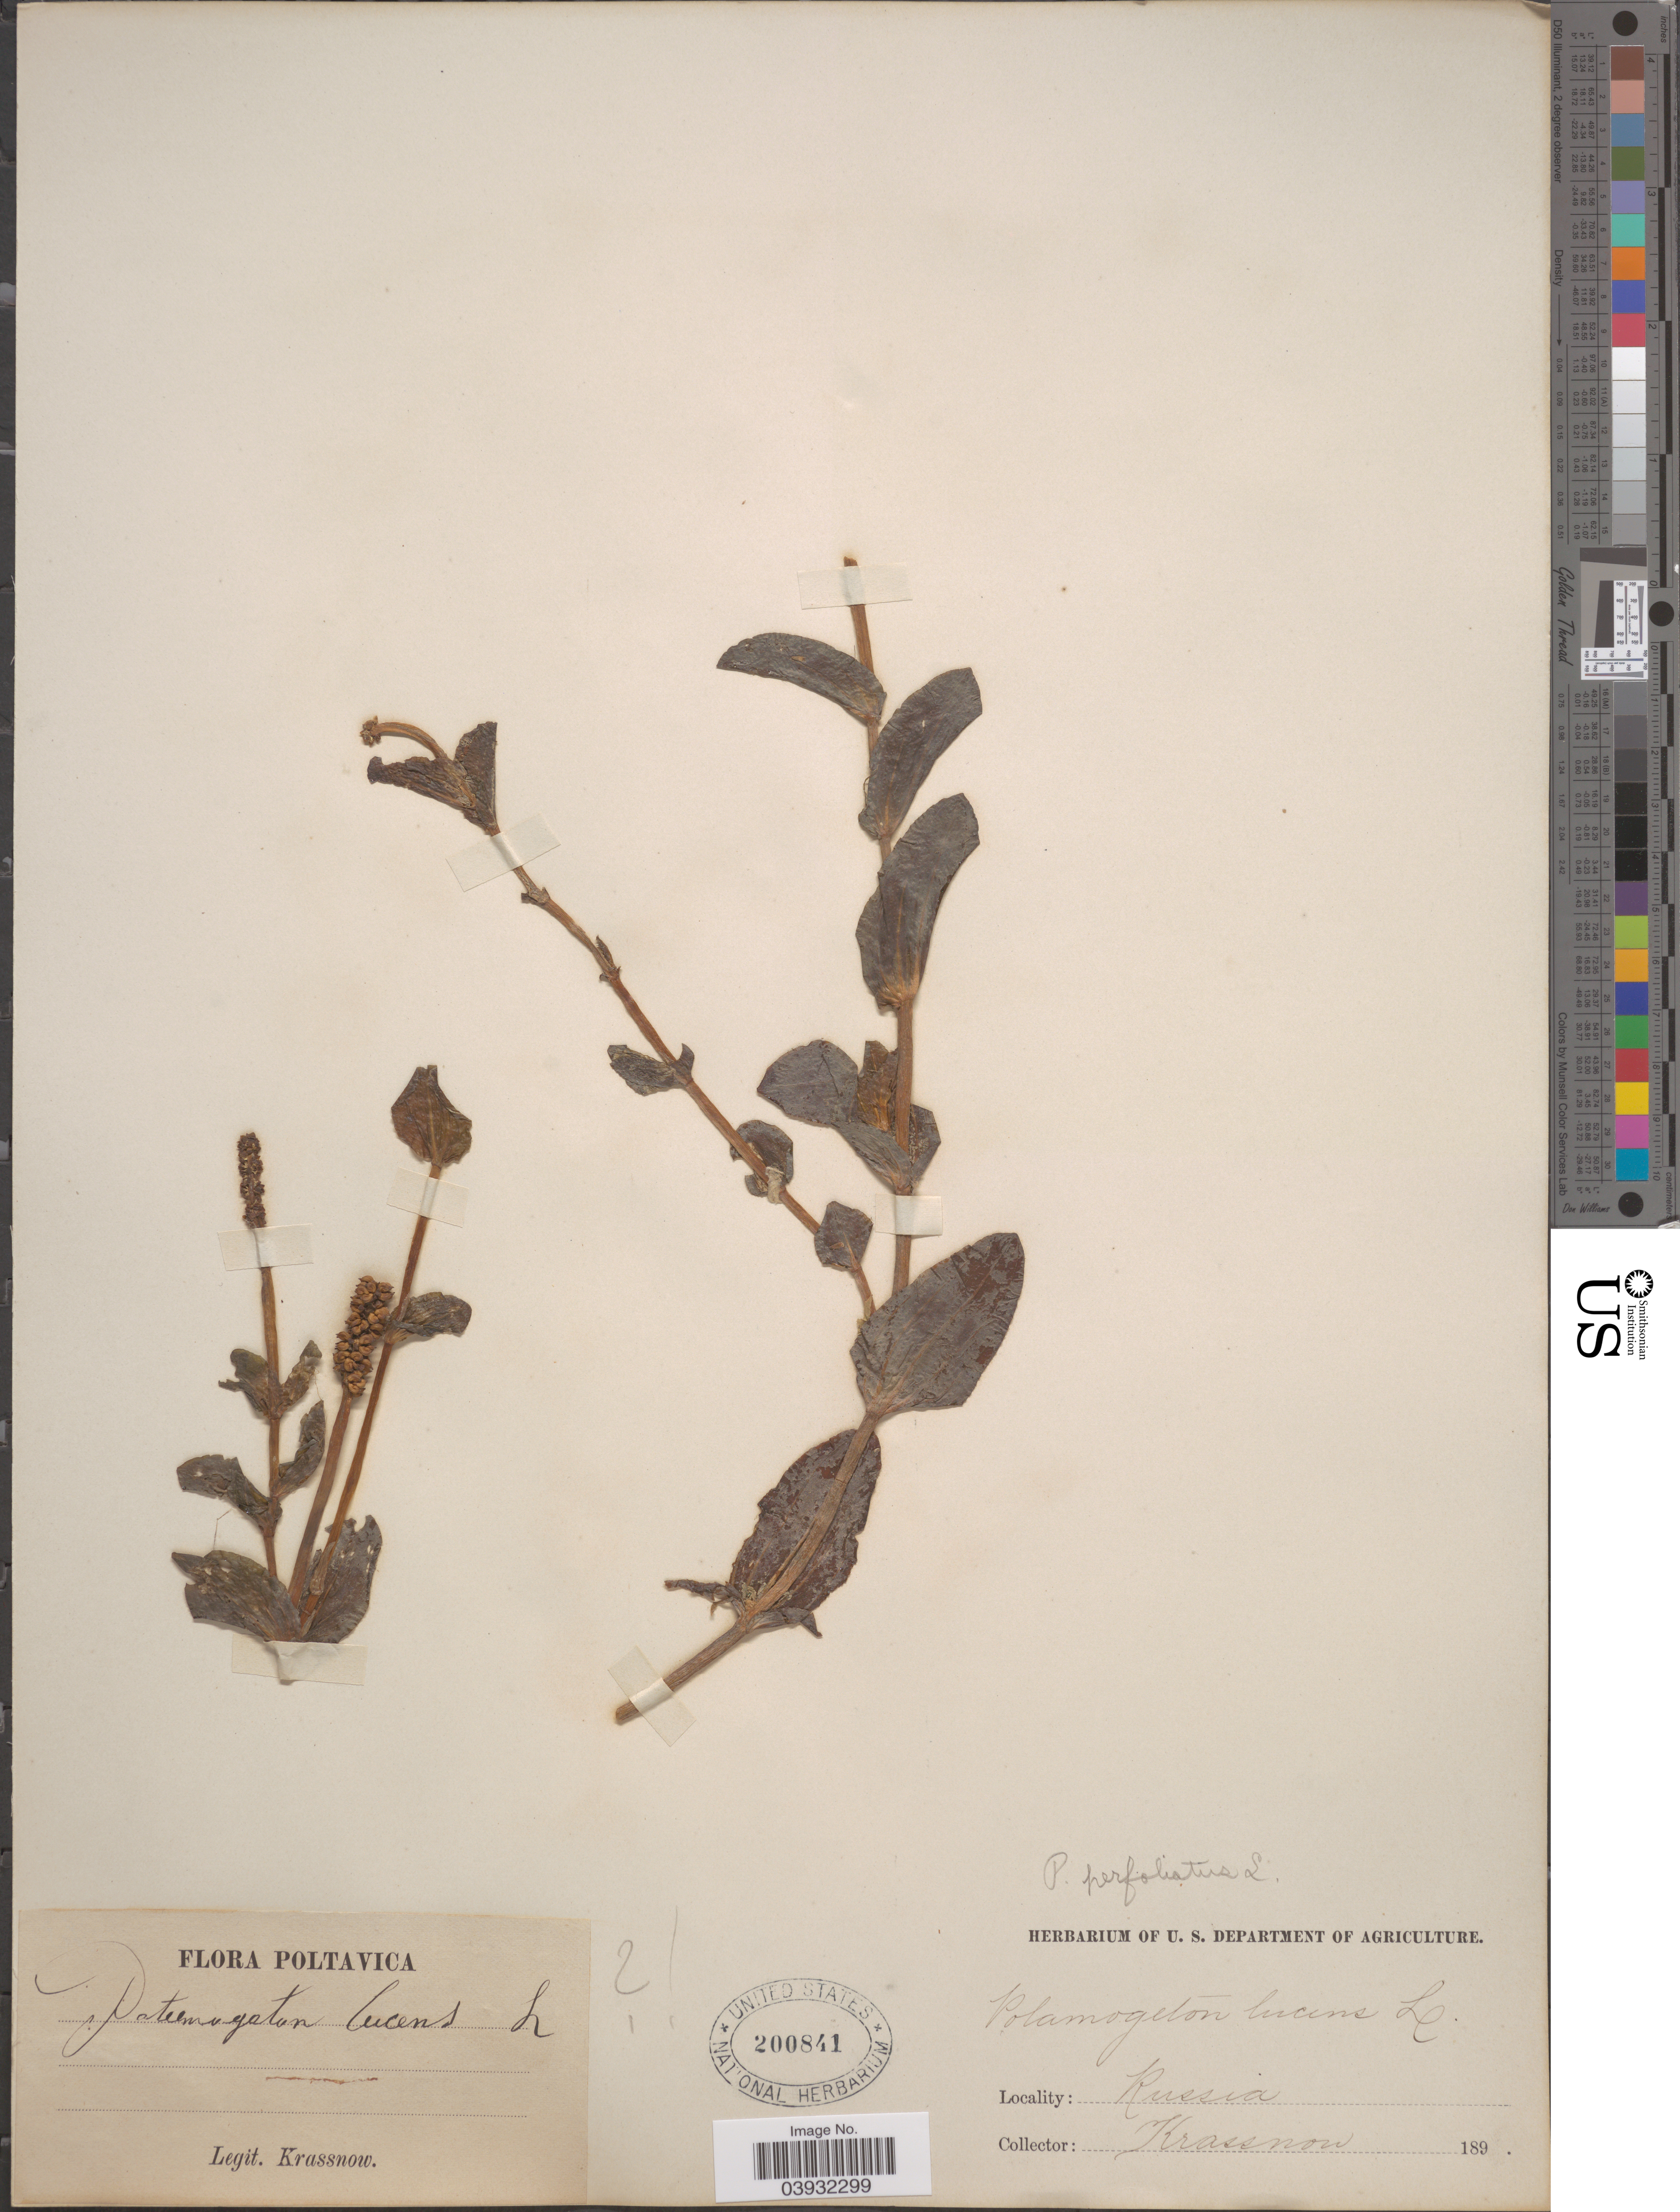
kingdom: Plantae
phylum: Tracheophyta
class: Liliopsida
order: Alismatales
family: Potamogetonaceae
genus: Potamogeton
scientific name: Potamogeton perfoliatus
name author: L.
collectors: -. Krassnow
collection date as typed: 189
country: Ukraine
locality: Poltavica.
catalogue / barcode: US 200841